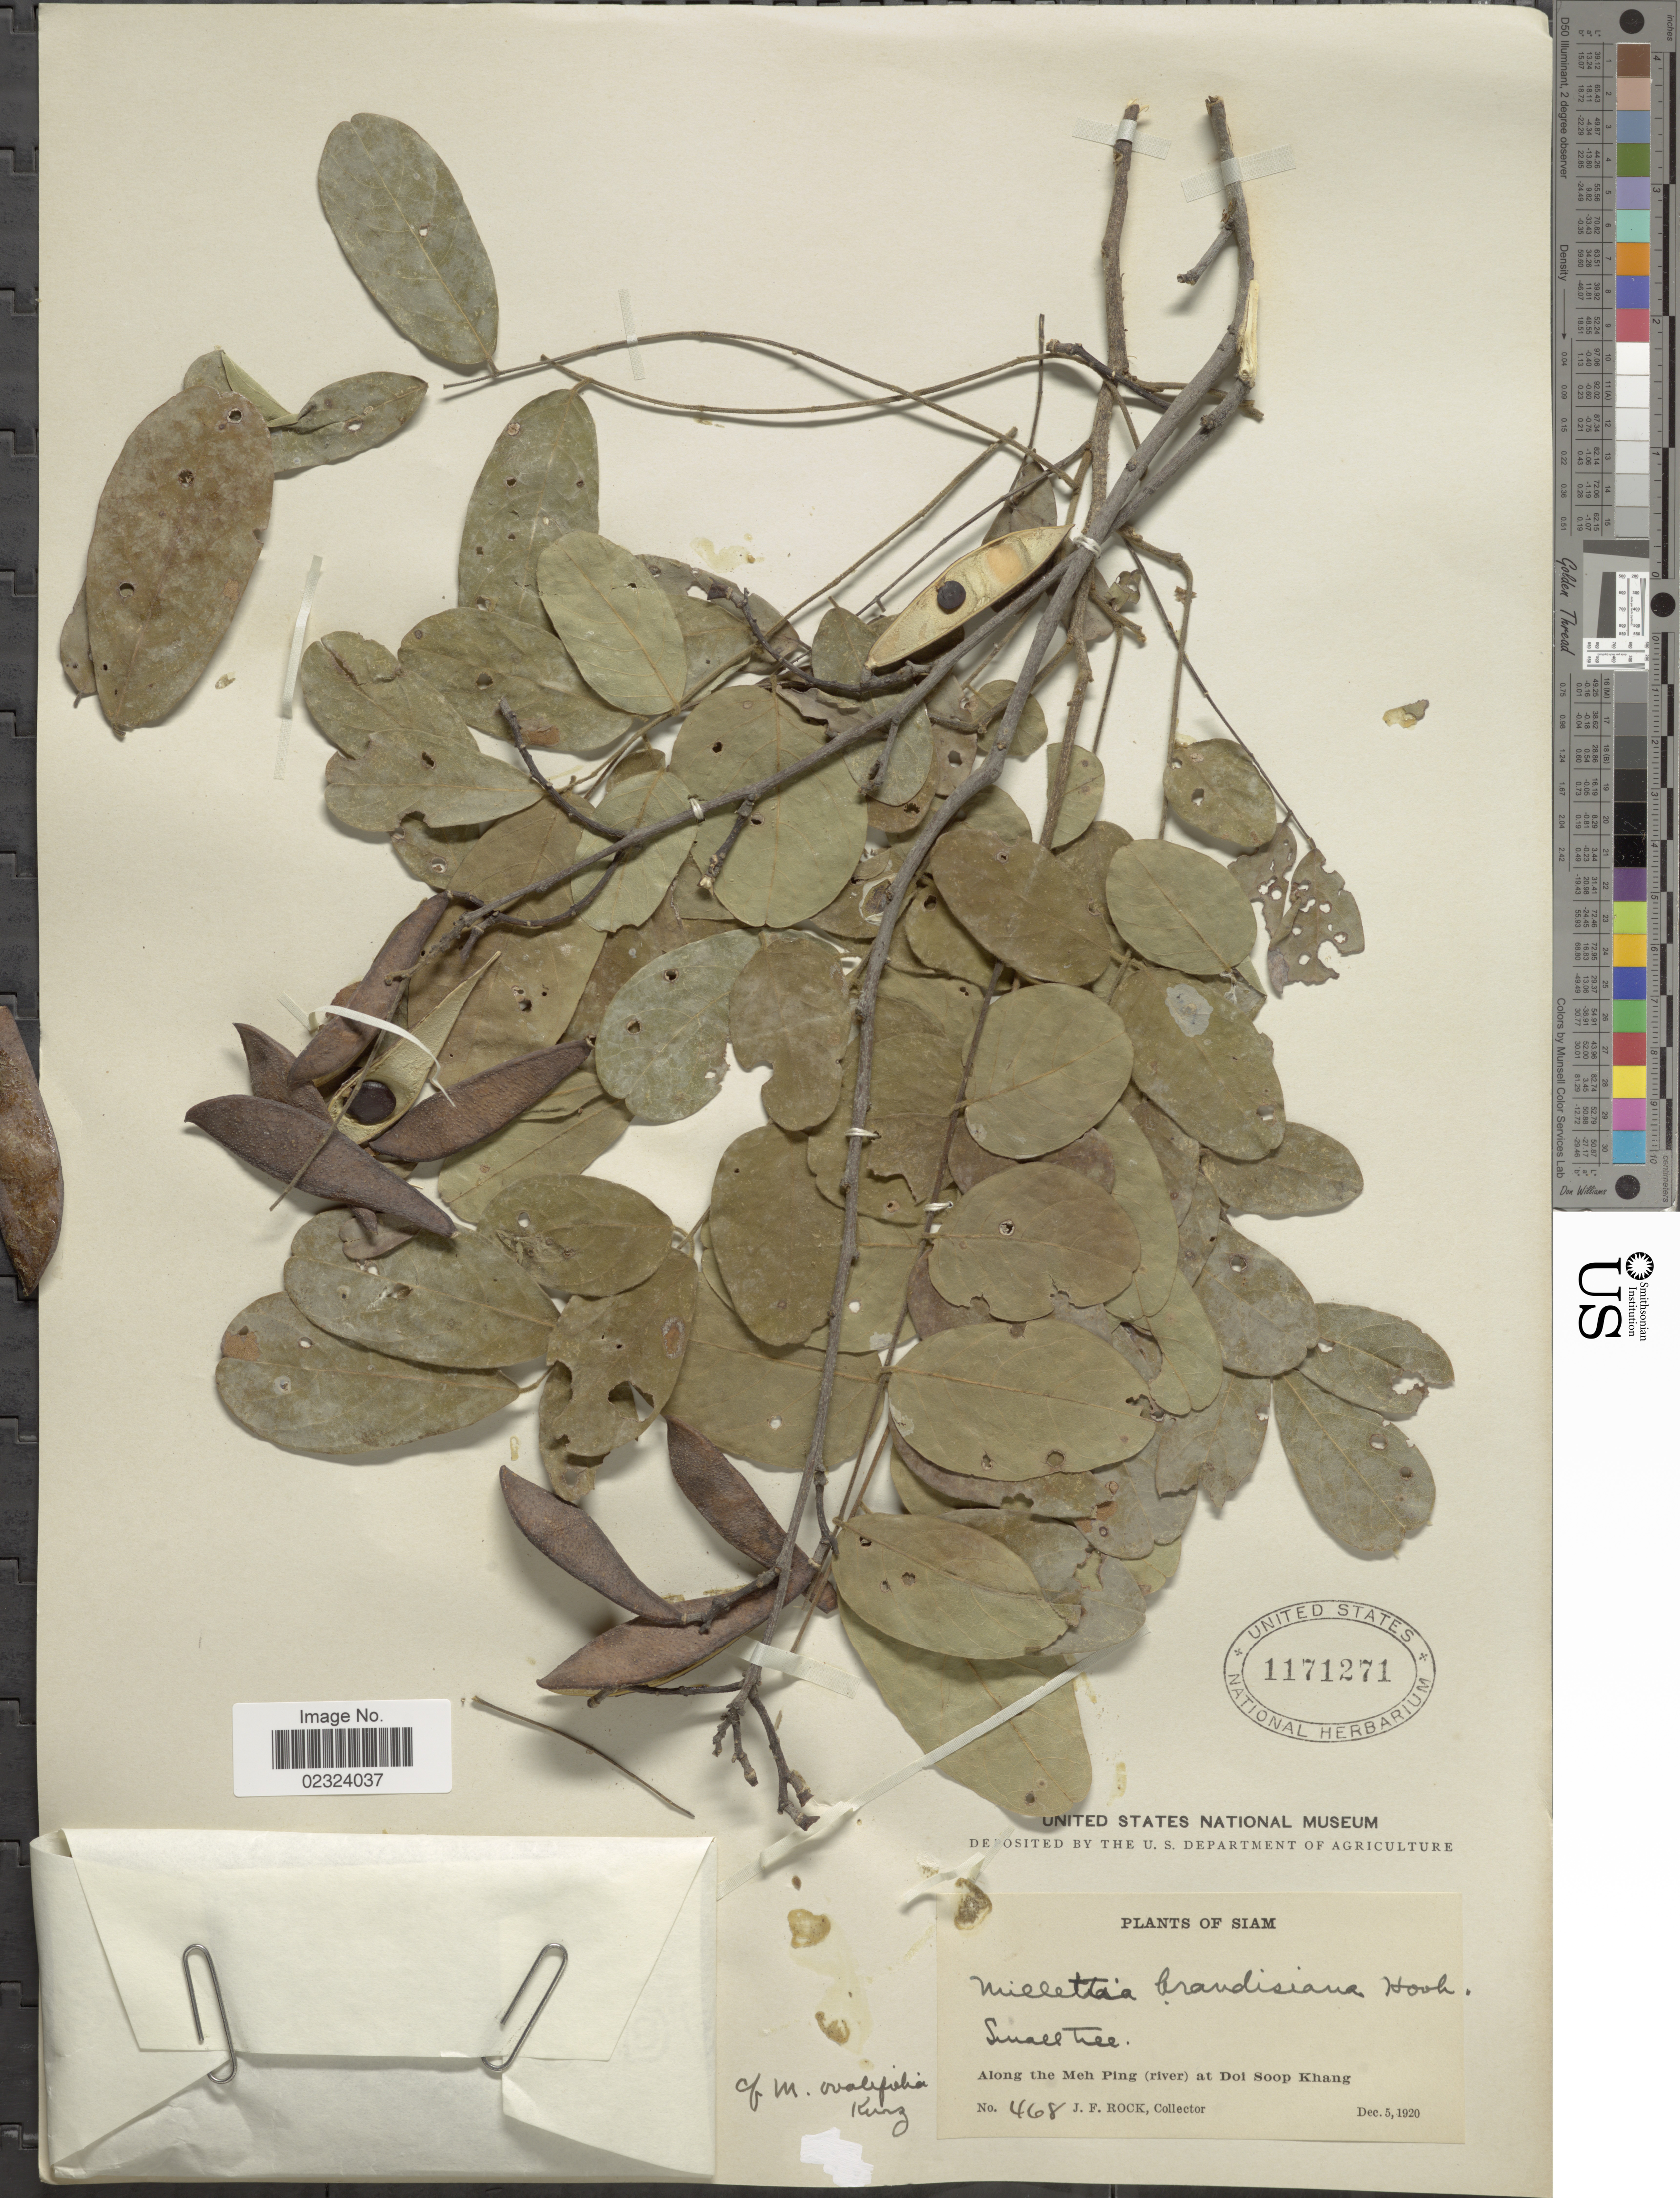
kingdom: Plantae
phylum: Tracheophyta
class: Magnoliopsida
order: Fabales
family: Fabaceae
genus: Millettia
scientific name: Millettia brandisiana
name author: Kurz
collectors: J. Rock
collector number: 468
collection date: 1920-12-05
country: Thailand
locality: Siam. Along the Meh Ping (river) at Doi Soop Khang.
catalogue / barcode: US 1171271